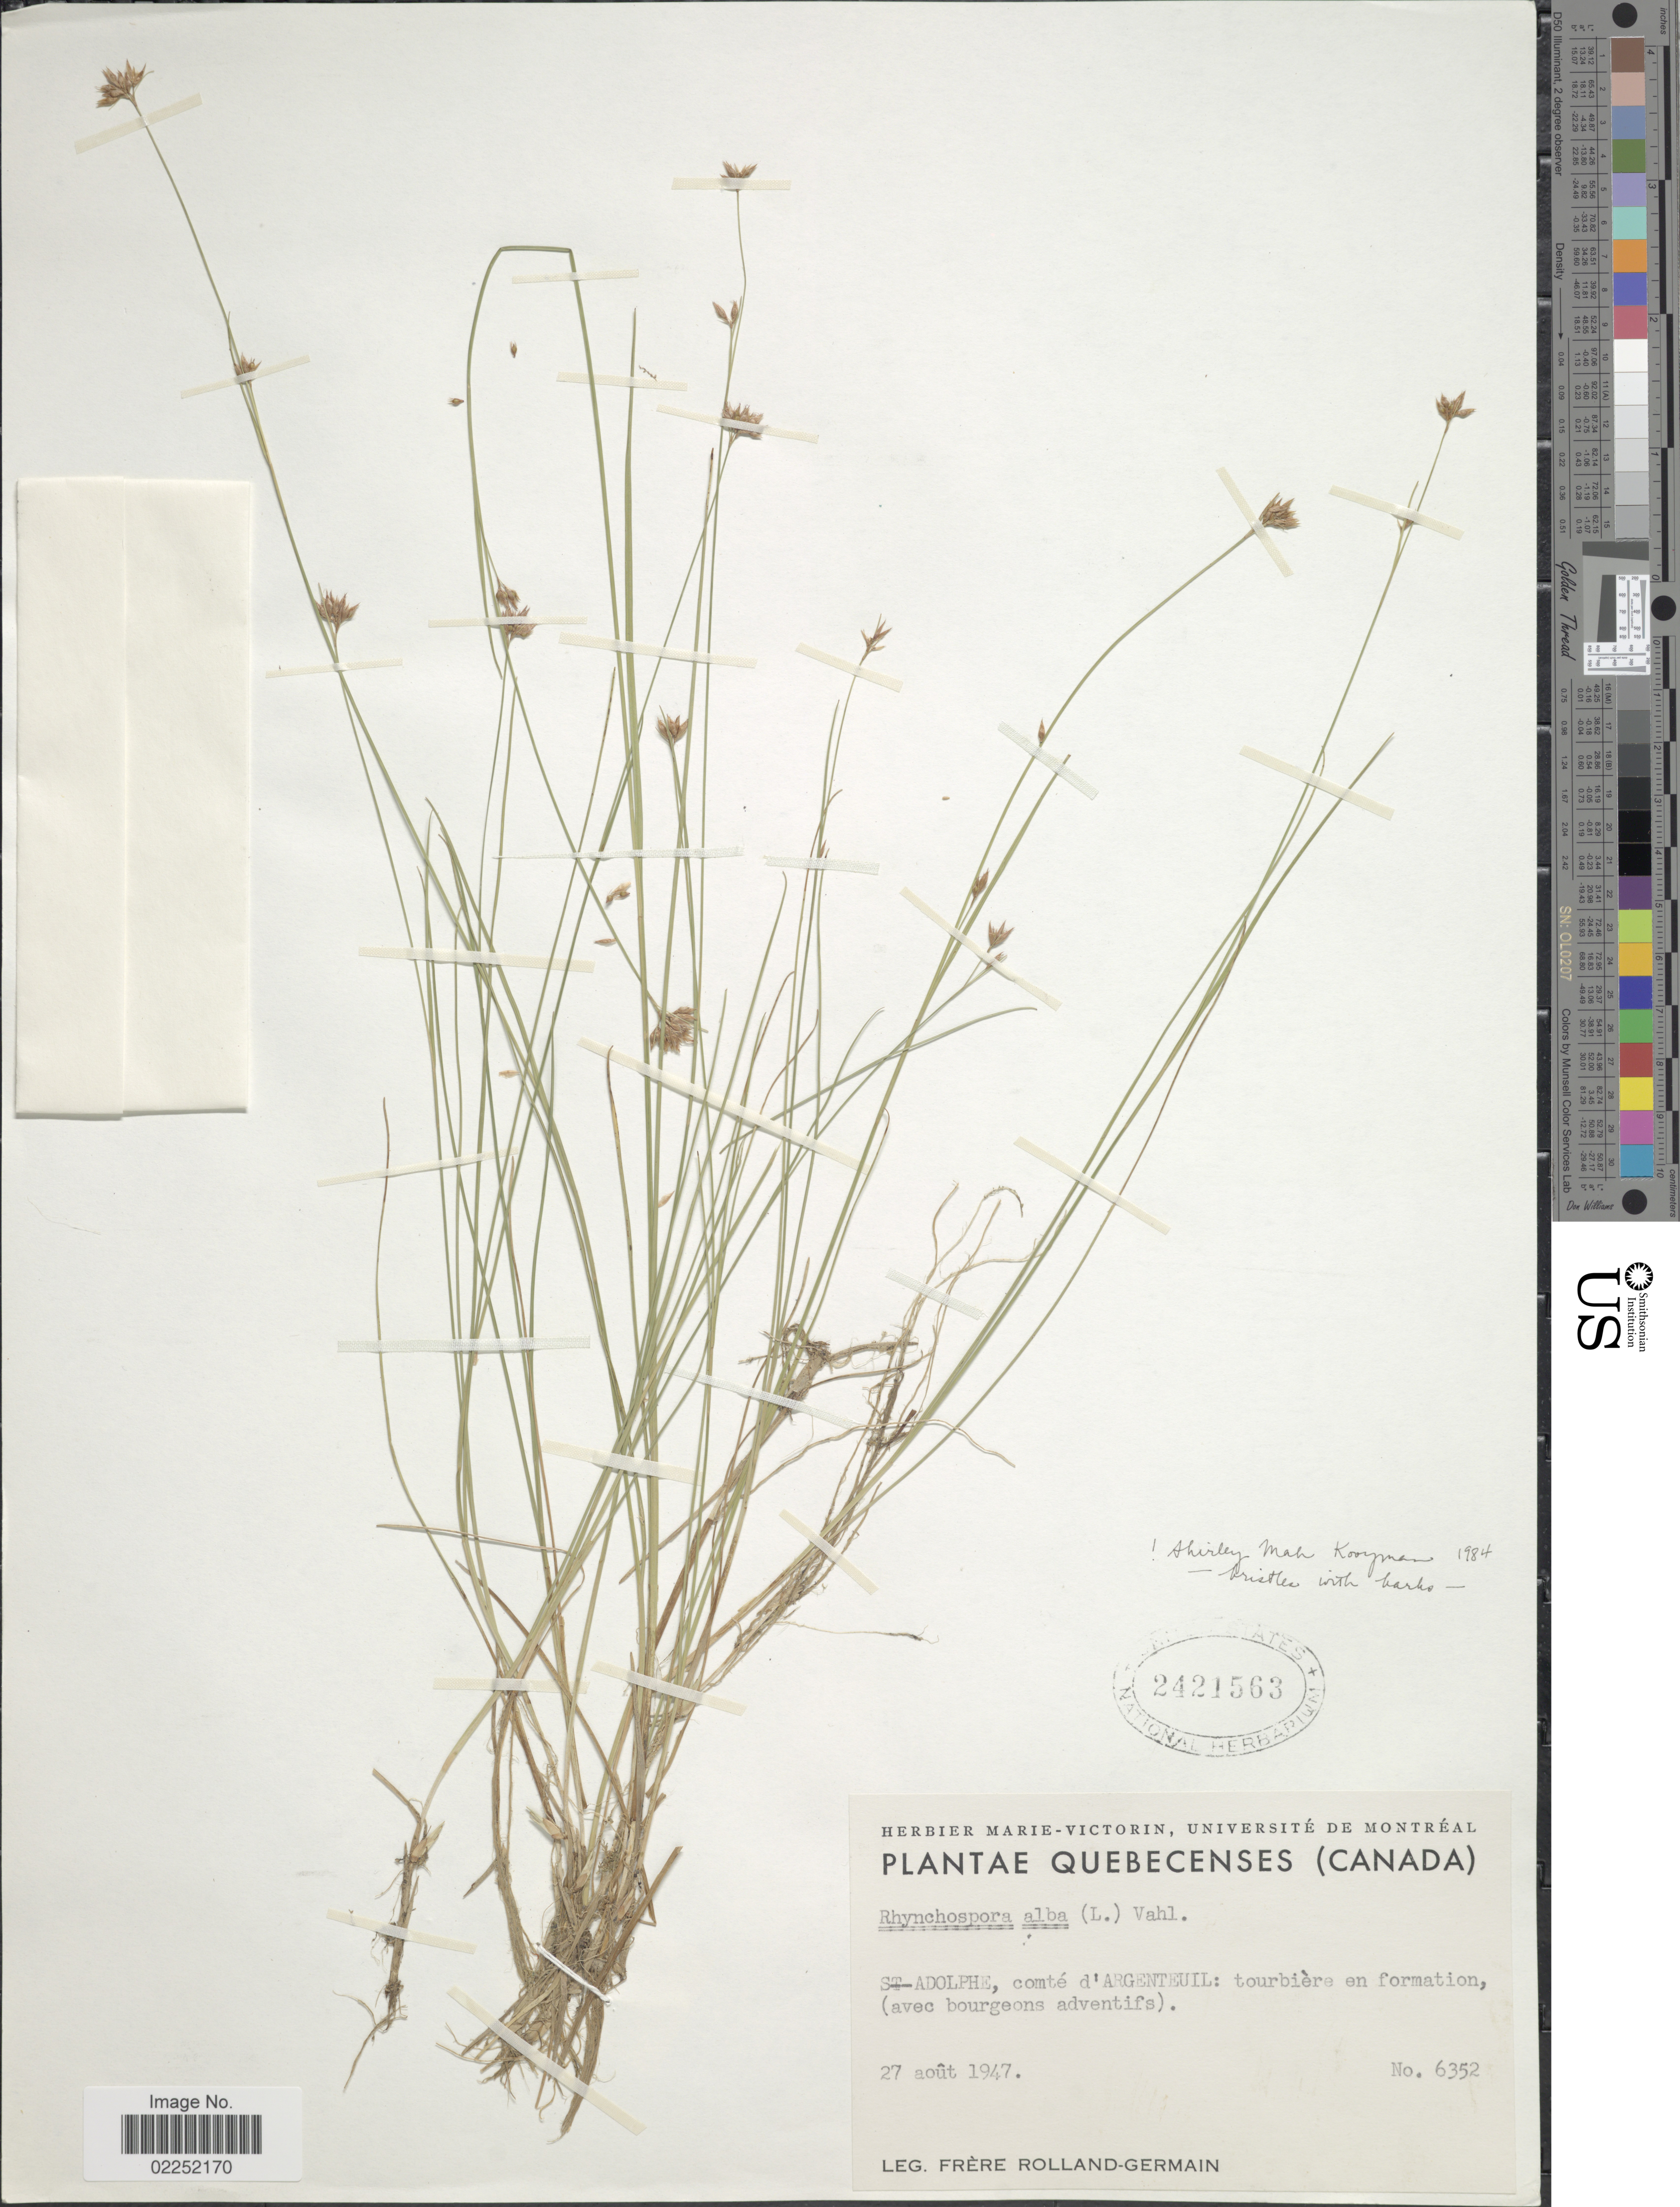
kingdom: Plantae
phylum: Tracheophyta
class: Liliopsida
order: Poales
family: Cyperaceae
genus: Rhynchospora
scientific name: Rhynchospora alba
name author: (L.) Vahl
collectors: Rolland-Germain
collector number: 6352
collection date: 1947-08-27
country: Canada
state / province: Quebec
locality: St-Adolphe, comté d'Argenteuil: tourbière en formation, (avec bourgeons adventifs)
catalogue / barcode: US 2421563